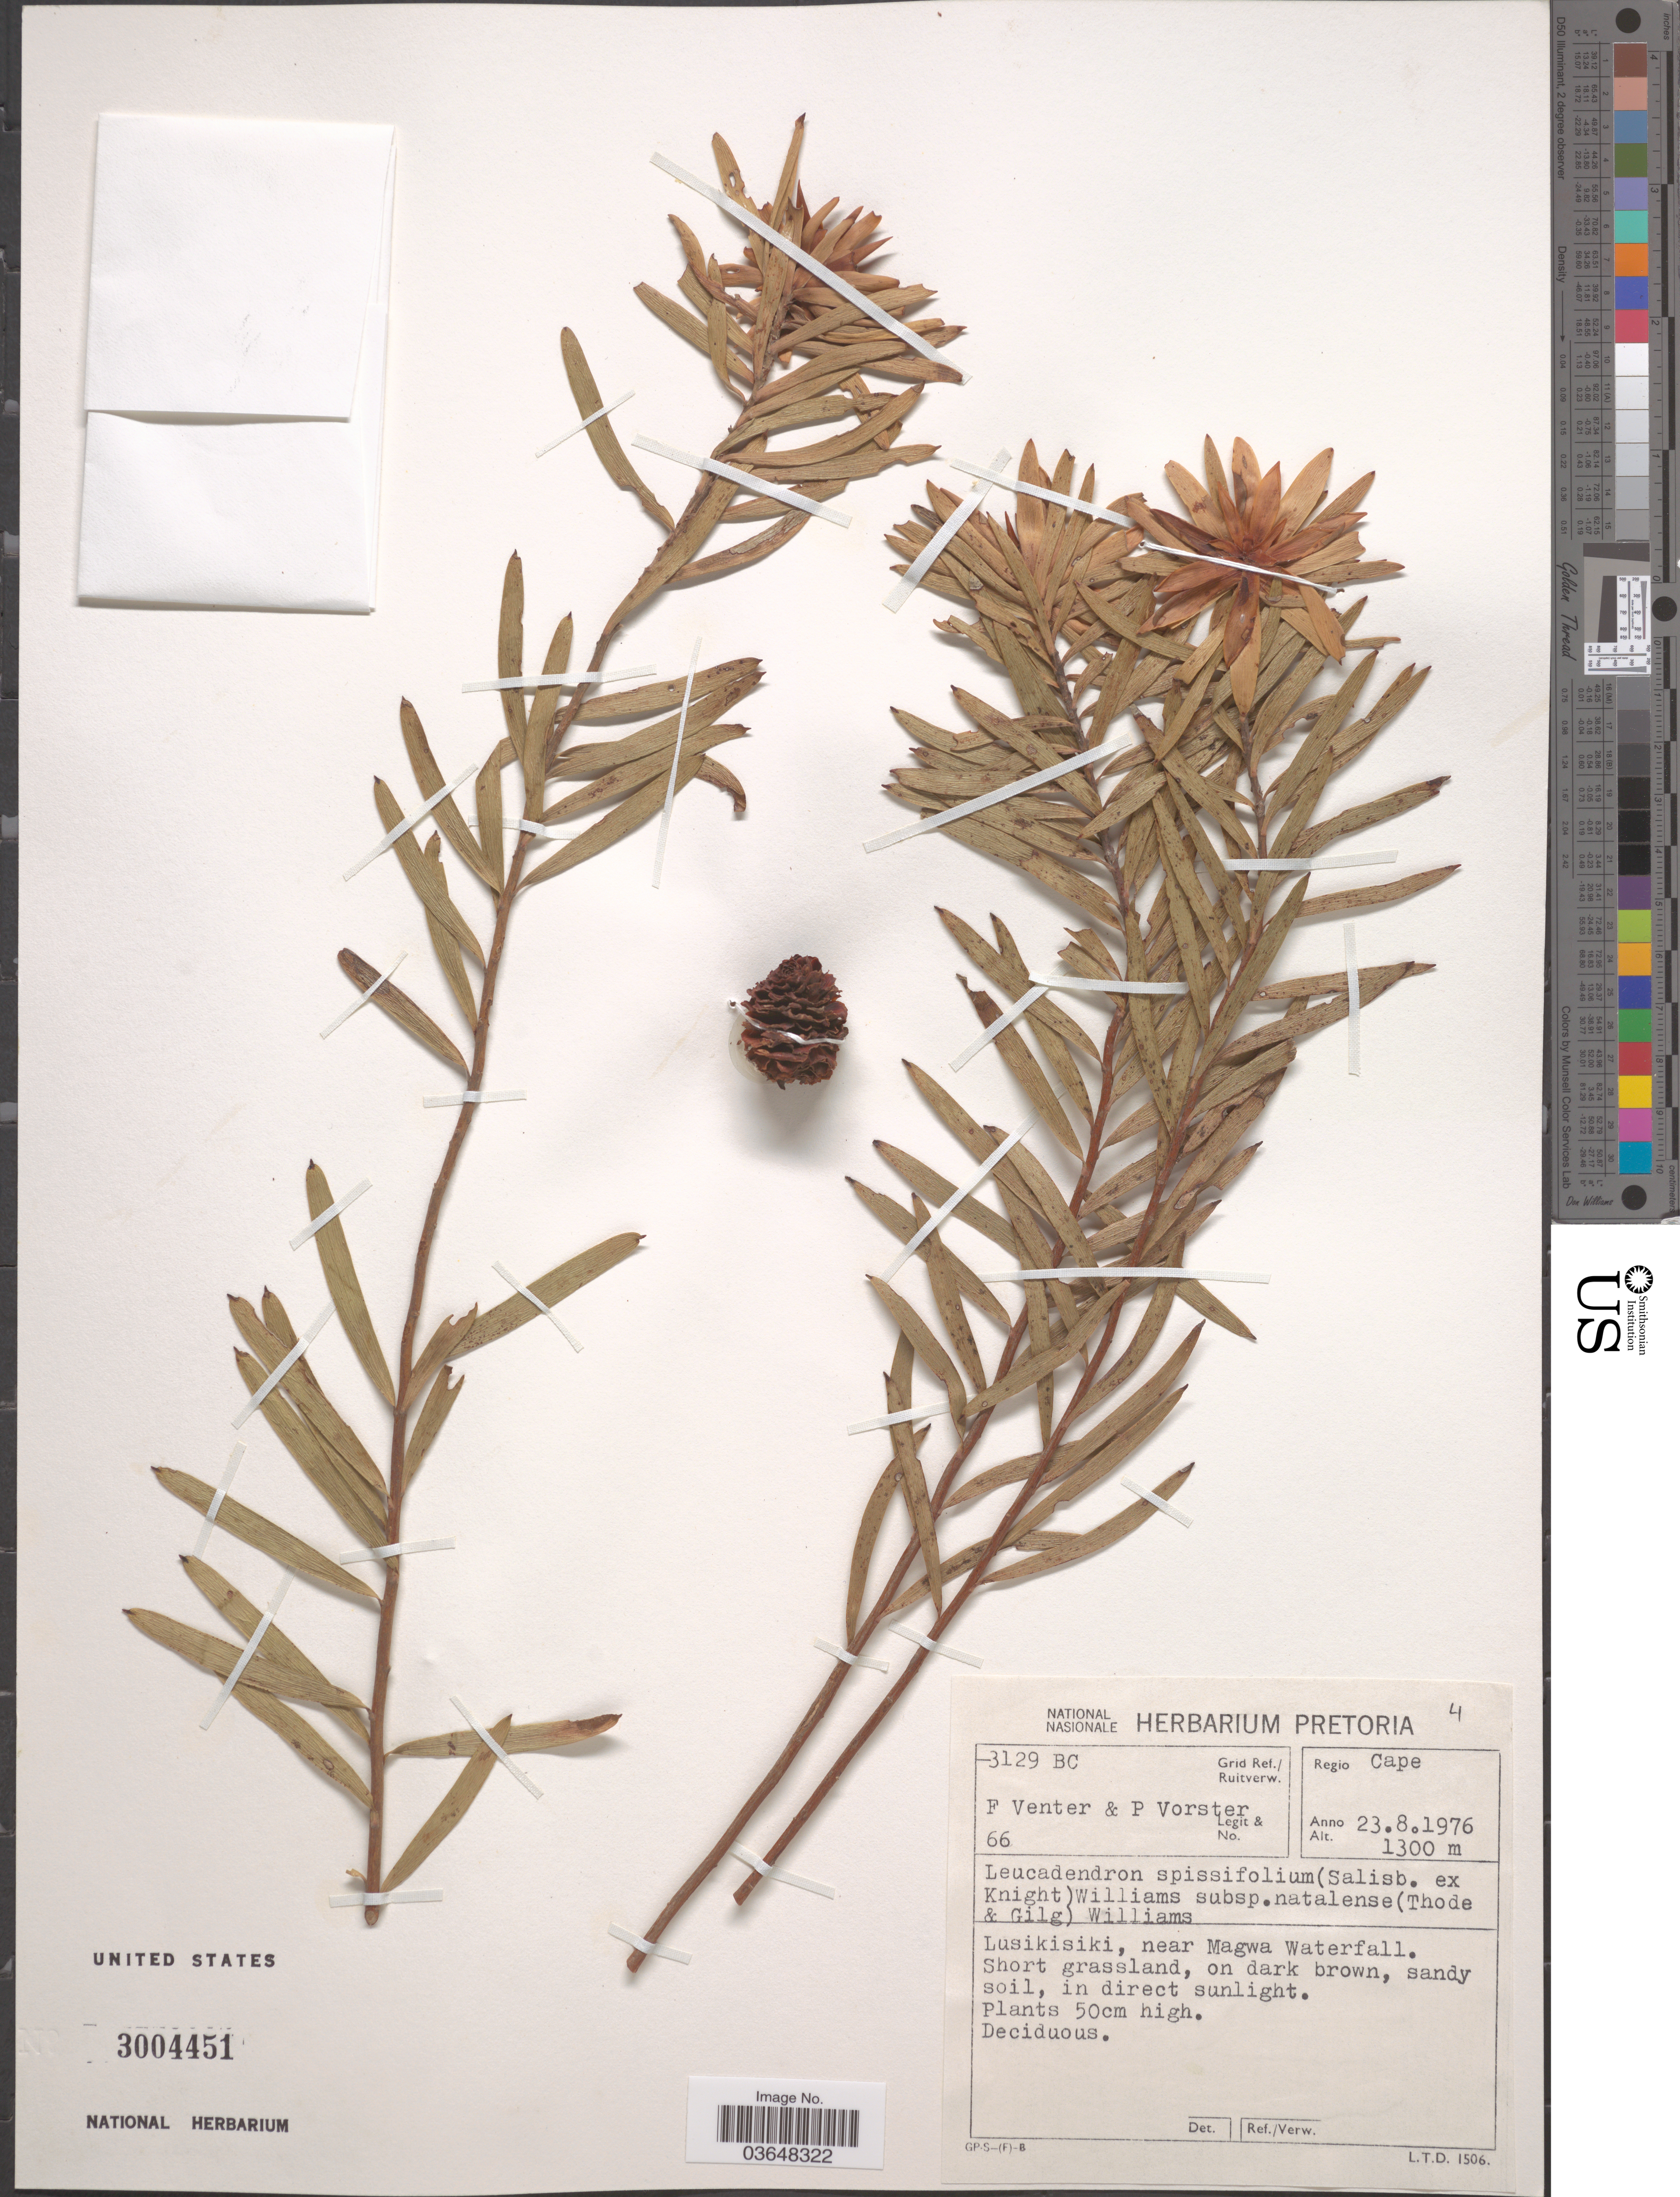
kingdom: Plantae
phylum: Tracheophyta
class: Magnoliopsida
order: Proteales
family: Proteaceae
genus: Leucadendron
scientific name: Leucadendron spissifolium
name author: I. Williams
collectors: F. Venter & P. Vorster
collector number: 66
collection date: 1976-08-23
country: South Africa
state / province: Eastern Cape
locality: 3129 BC Grid Ref./Ruitverw., Regio Cape. Lusikisiki, near Magwa Waterfall.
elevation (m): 1300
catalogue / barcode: US 3004451